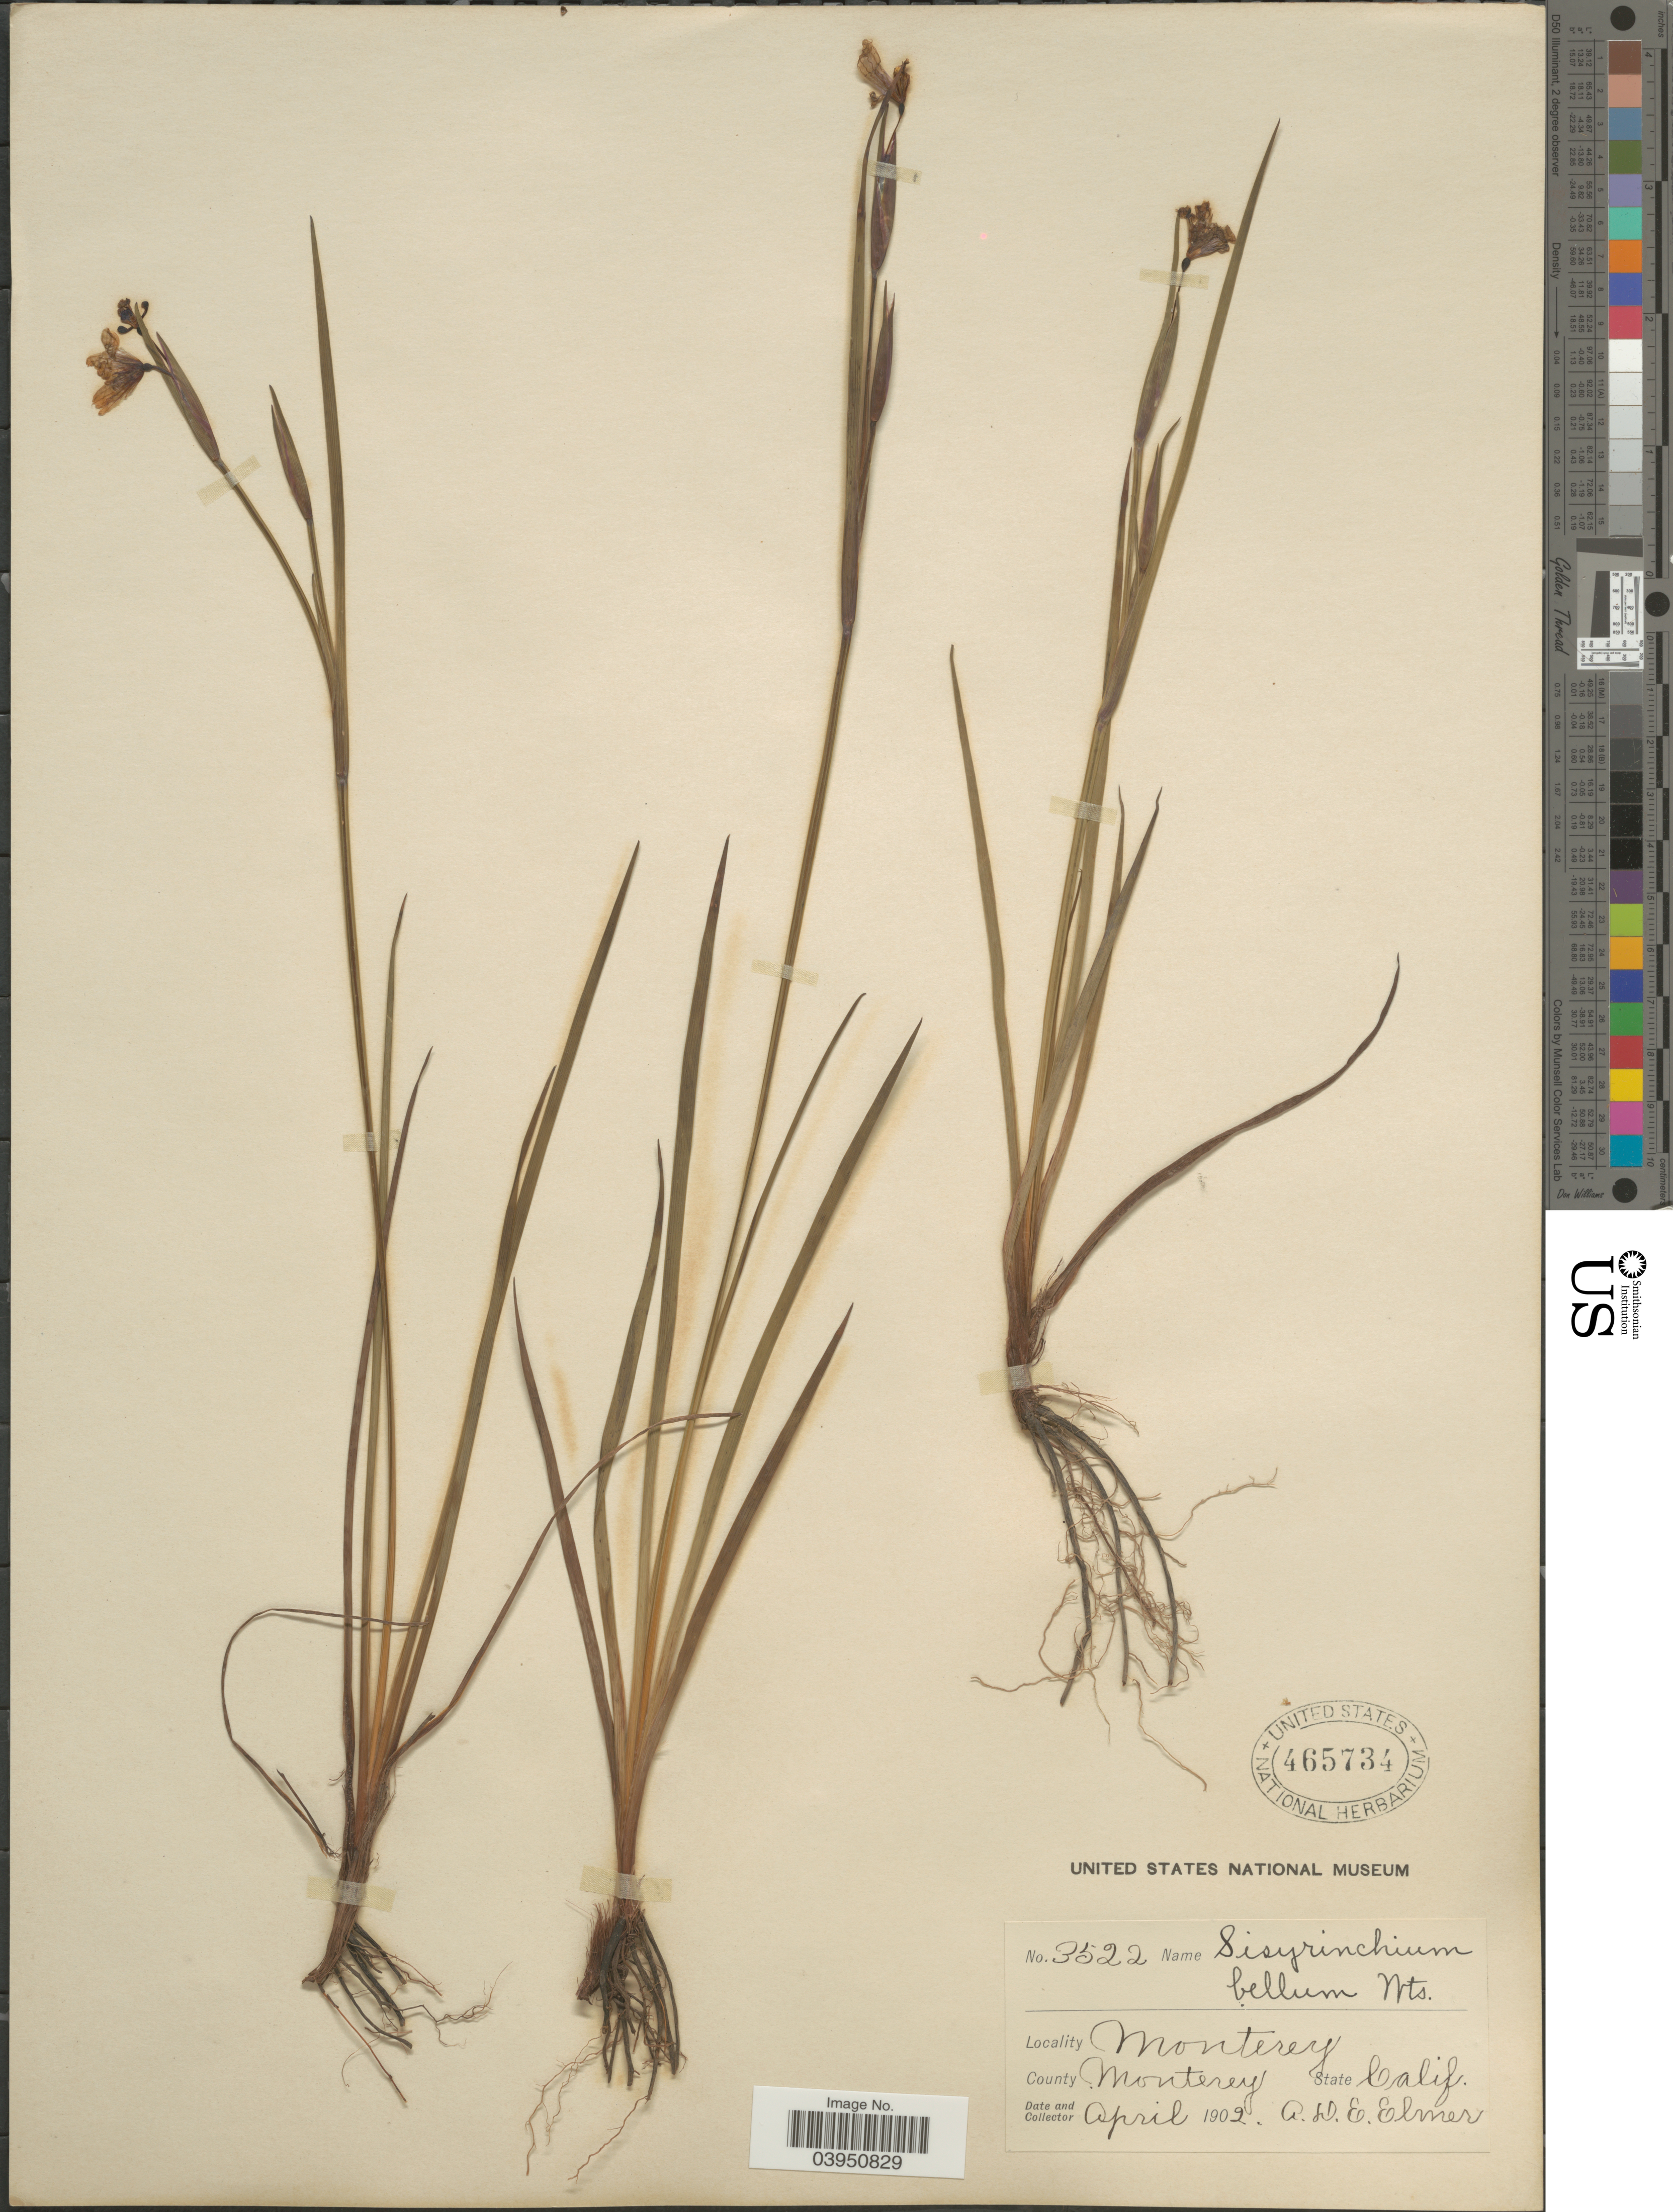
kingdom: Plantae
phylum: Tracheophyta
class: Liliopsida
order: Asparagales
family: Iridaceae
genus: Sisyrinchium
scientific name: Sisyrinchium eastwoodiae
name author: E.P. Bicknell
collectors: A. D. E. Elmer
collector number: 3522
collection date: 1902-04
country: United States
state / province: California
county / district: Monterey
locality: Monterey. County Monterey.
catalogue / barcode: US 465734